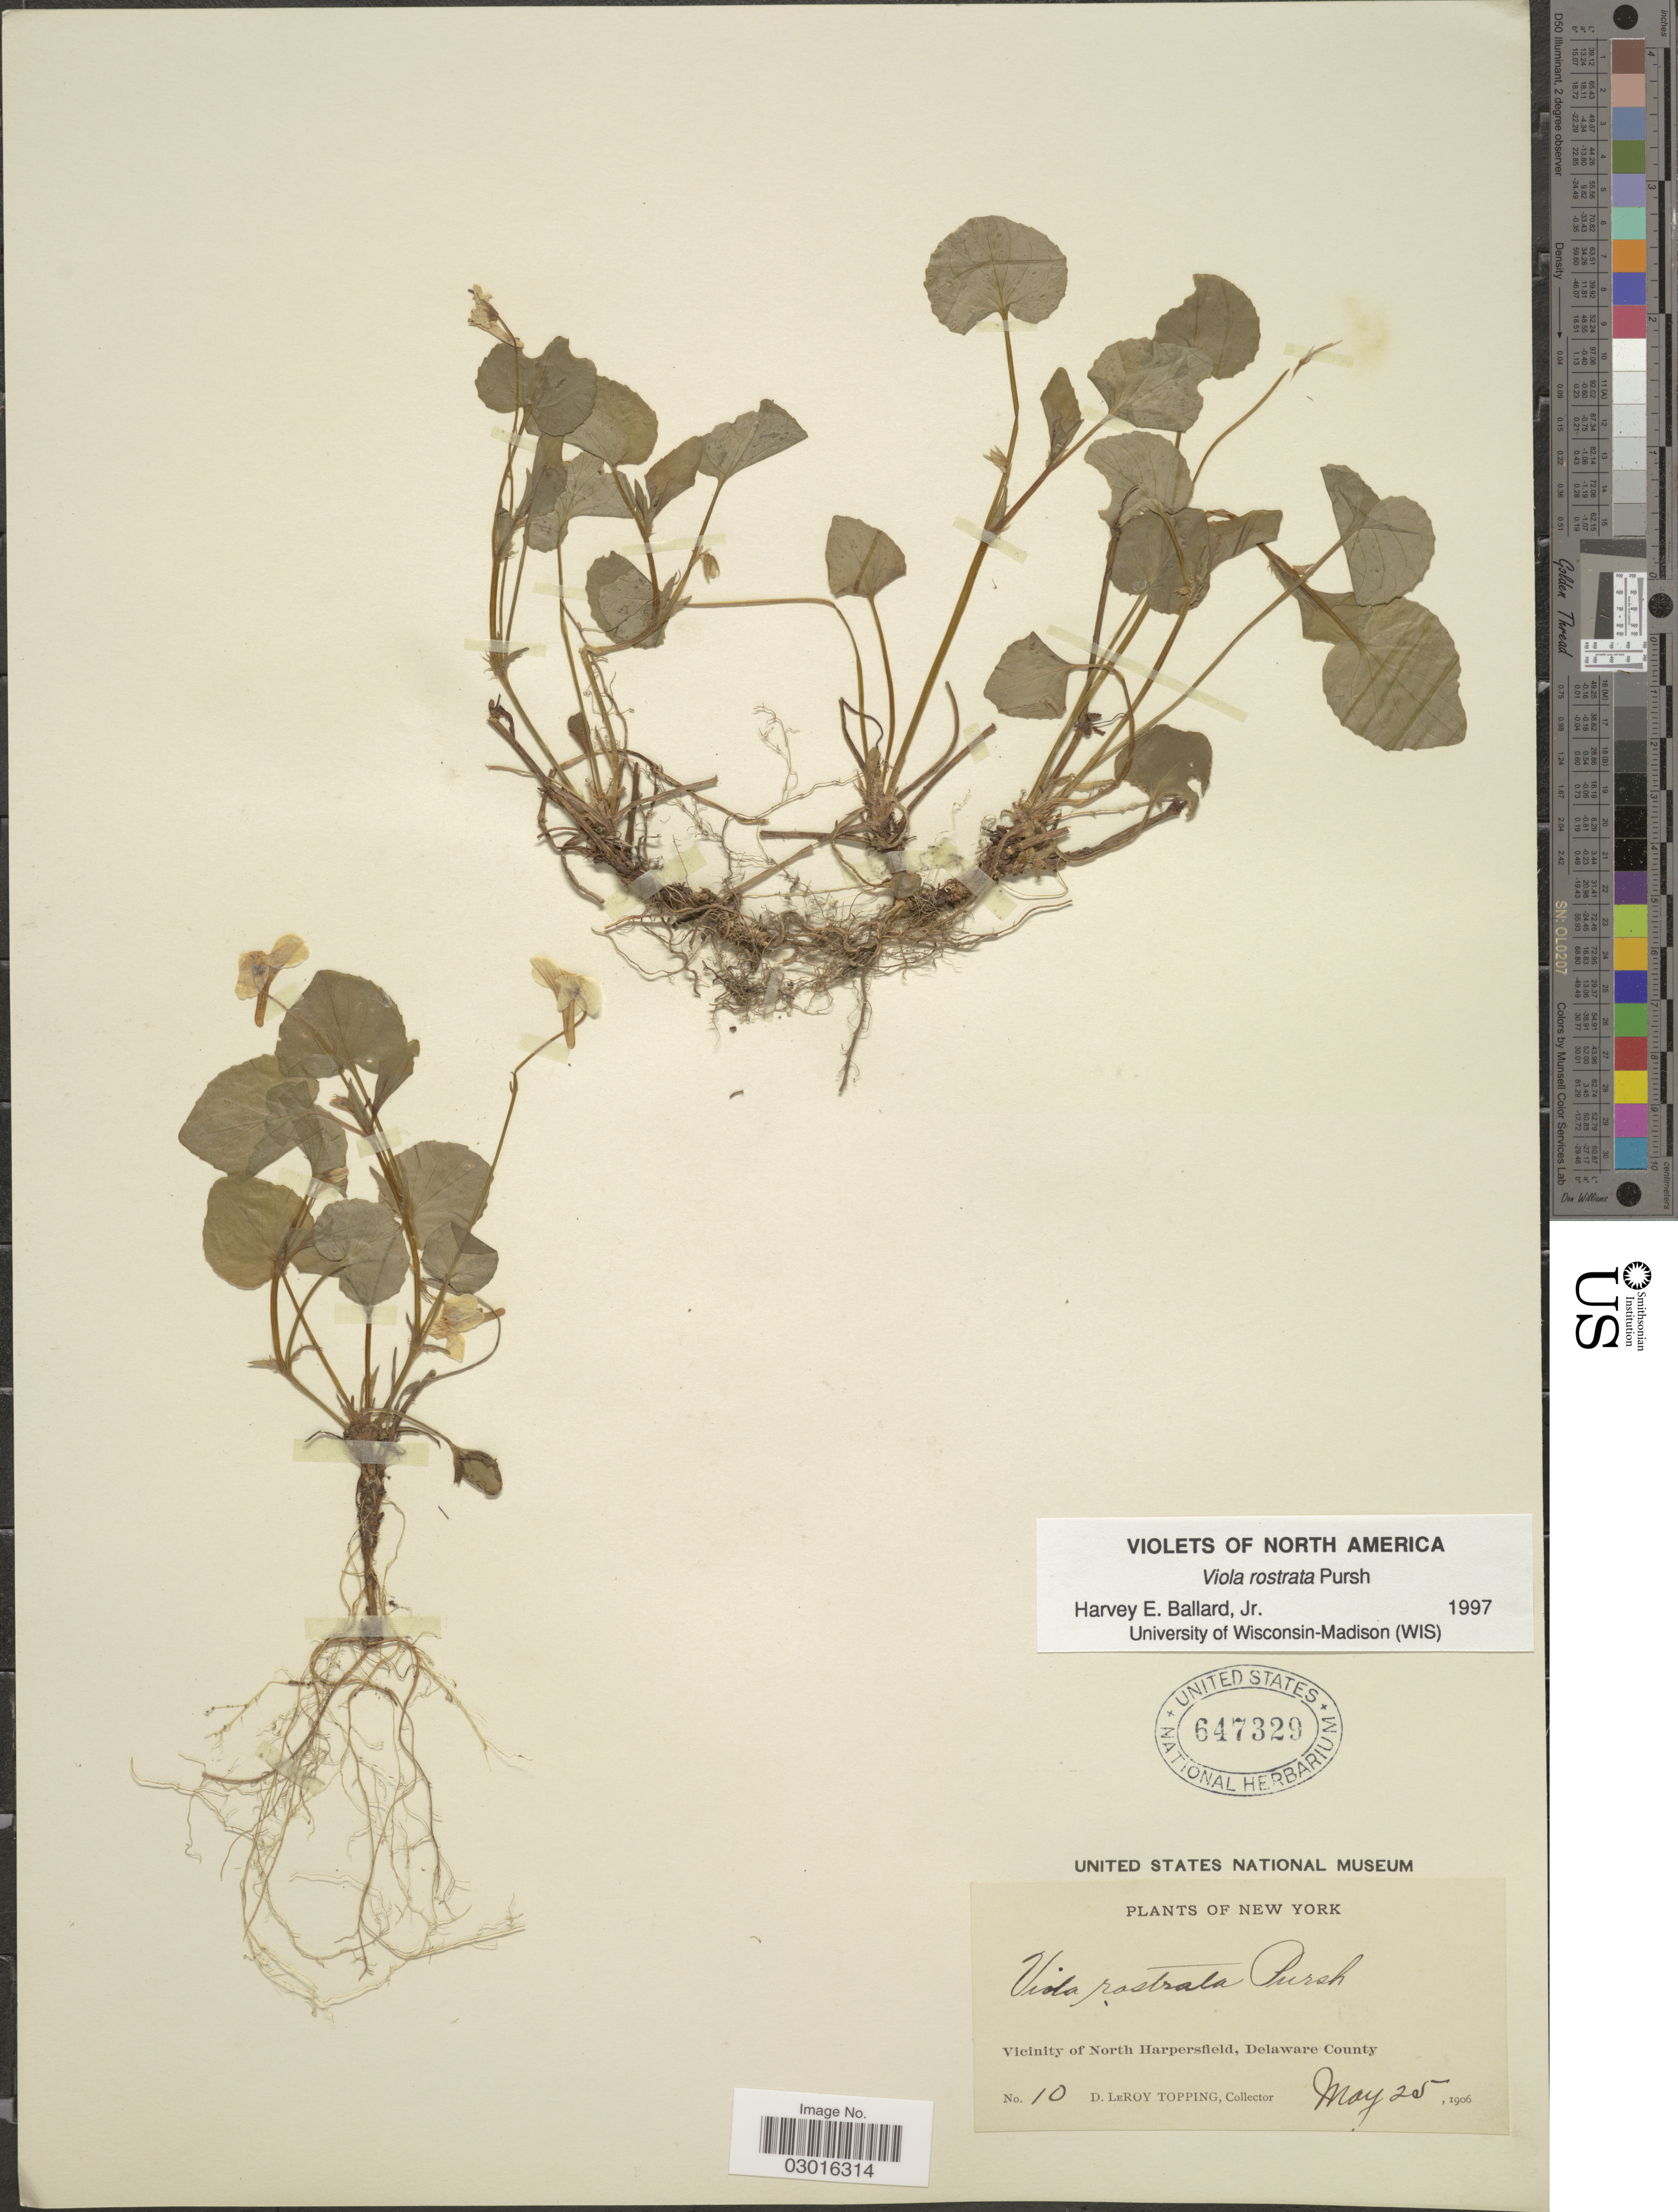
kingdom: Plantae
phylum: Tracheophyta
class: Magnoliopsida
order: Malpighiales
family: Violaceae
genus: Viola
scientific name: Viola rostrata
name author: Pursh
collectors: D. L. Topping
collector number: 10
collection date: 1906-05-25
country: United States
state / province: New York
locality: Vicinity of North Harpersfield, Delaware County.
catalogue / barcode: US 647329